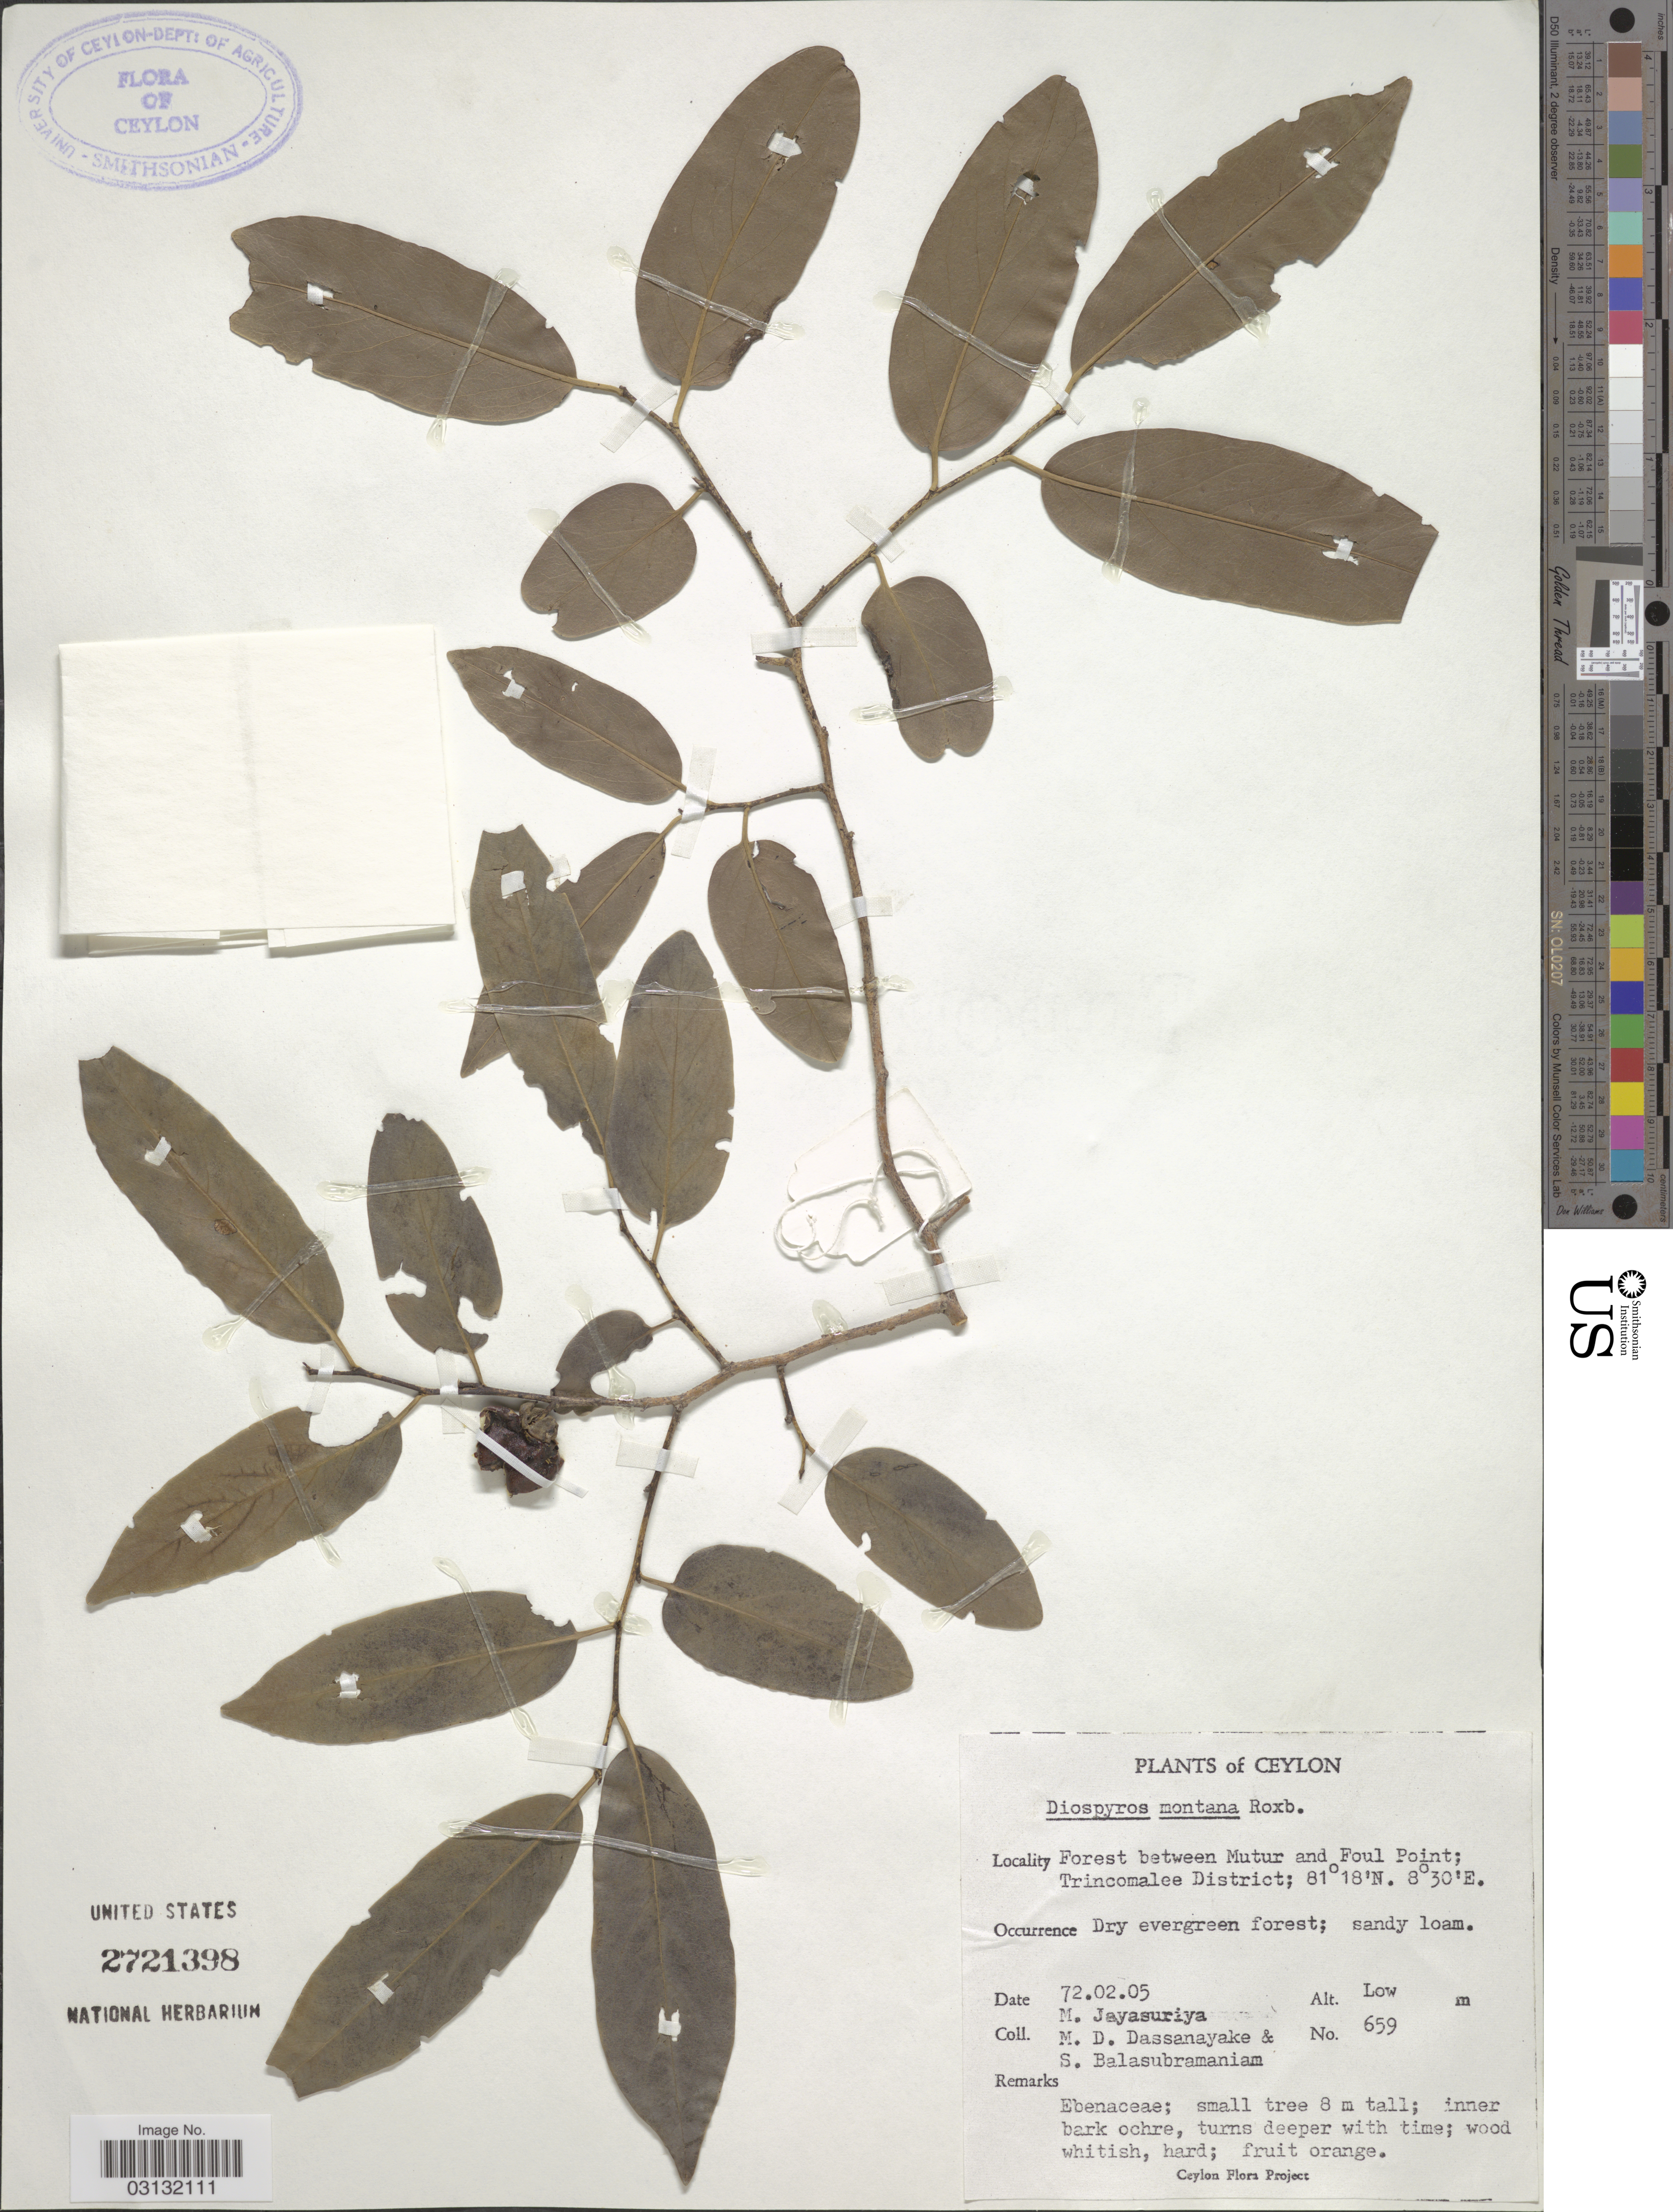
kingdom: Plantae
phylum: Tracheophyta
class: Magnoliopsida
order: Ericales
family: Ebenaceae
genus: Diospyros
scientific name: Diospyros montana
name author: Roxb.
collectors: M. Jayasuriya, M. D. Dassanayake & S. Balasubramaniam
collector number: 659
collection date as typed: Transcribed d/m/y: 5/2/72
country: Sri Lanka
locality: Ceylon, Forest between Mutur and Foul Point; Trincomalee District.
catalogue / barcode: US 2721398